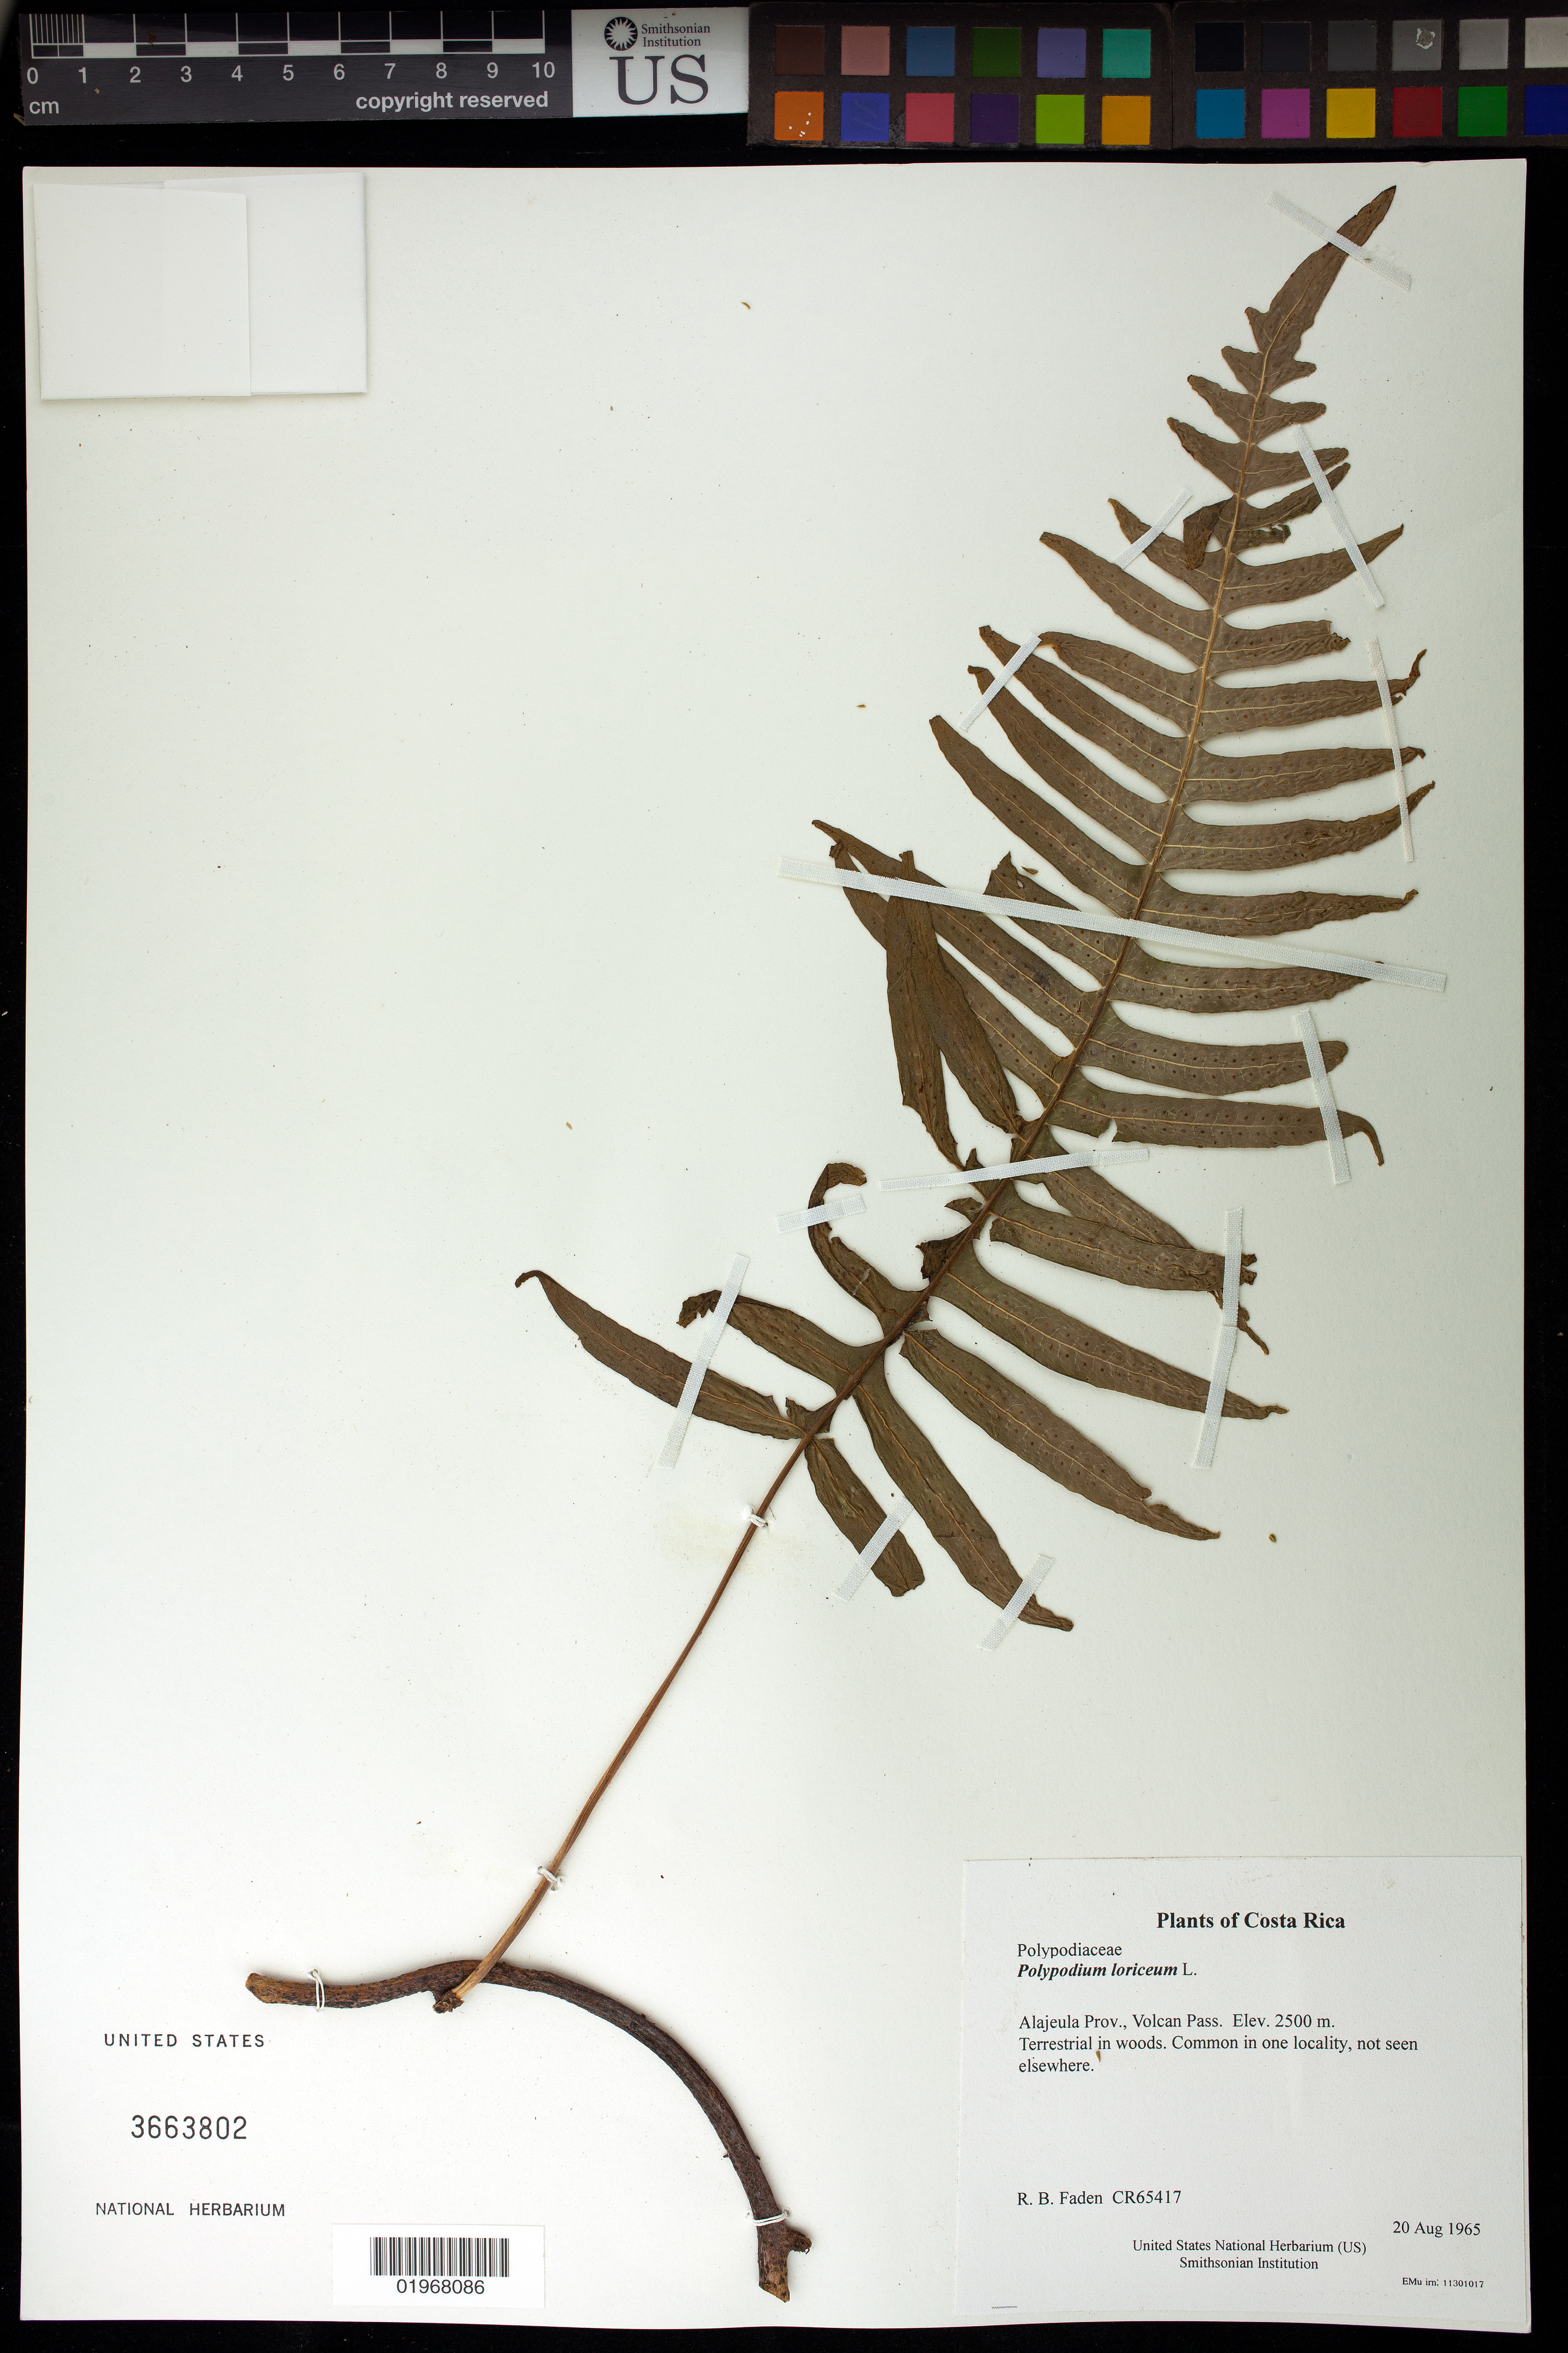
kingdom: Plantae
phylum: Tracheophyta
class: Polypodiopsida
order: Polypodiales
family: Polypodiaceae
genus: Polypodium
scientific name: Polypodium loriceum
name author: L.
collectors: R. B. Faden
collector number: CR65417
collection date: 1965-08-20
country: Costa Rica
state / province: Alajuela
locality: Volcan Pass.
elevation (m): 2500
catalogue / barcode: US 3663802